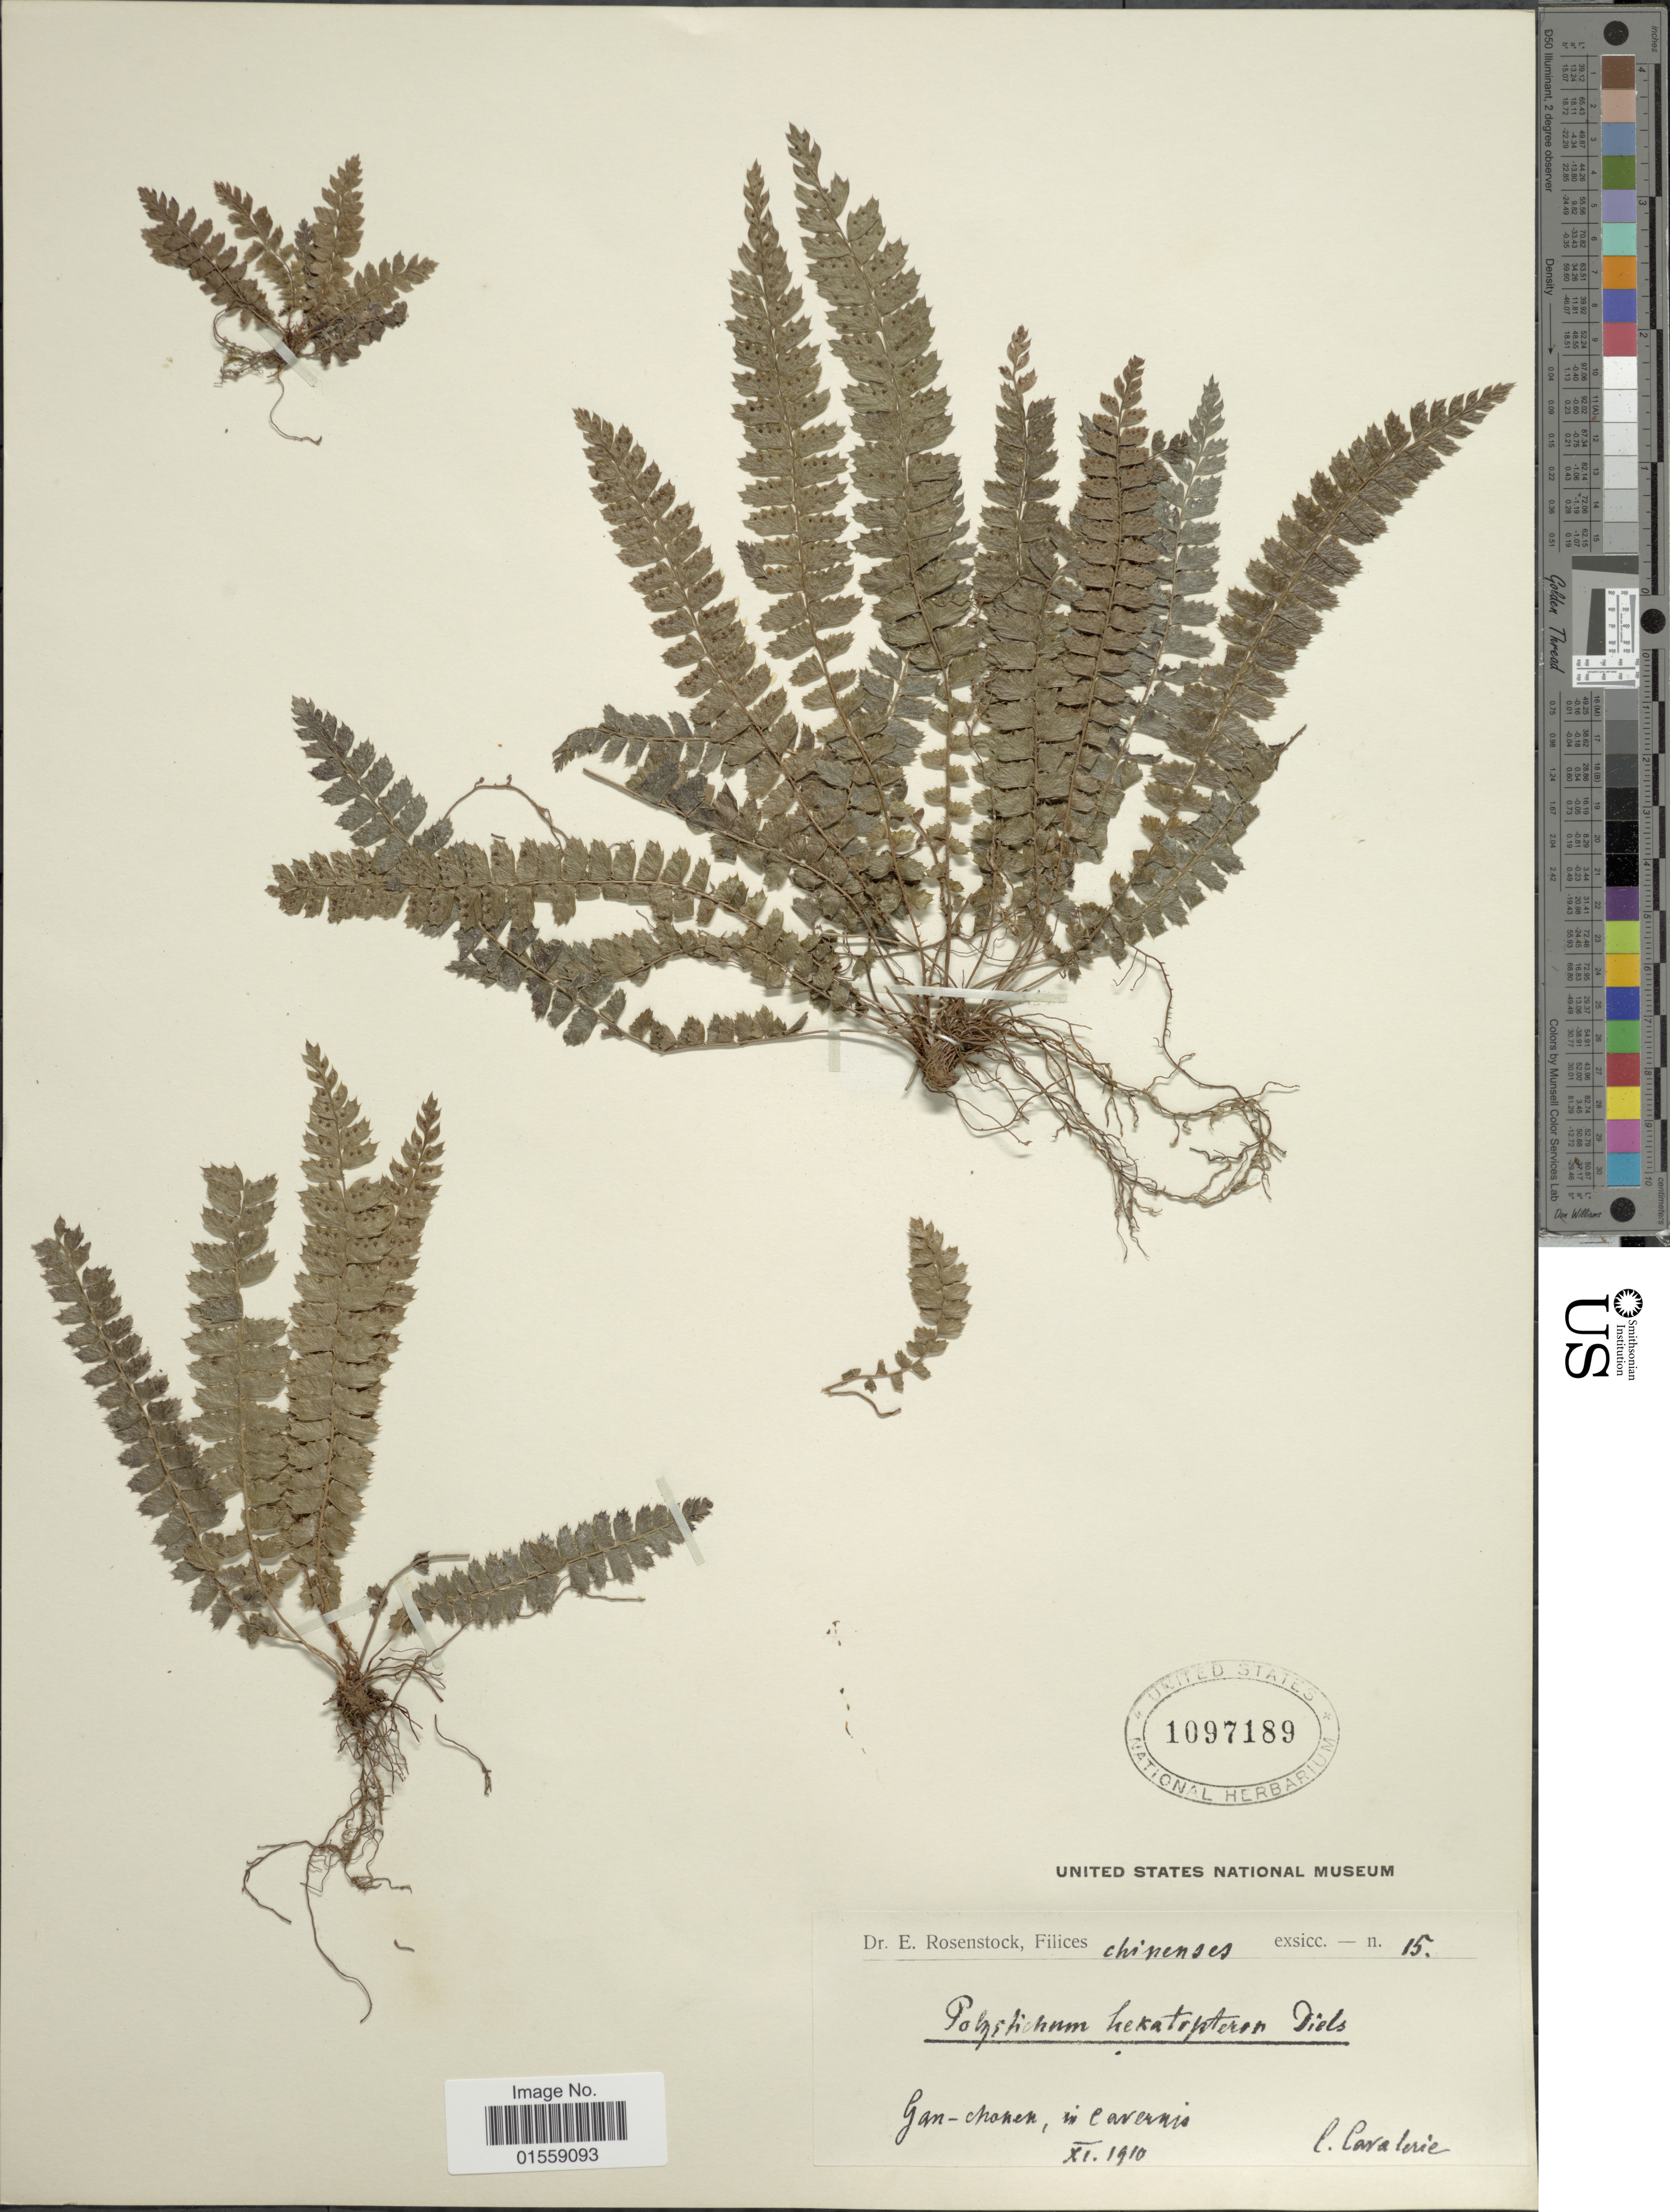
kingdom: Plantae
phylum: Tracheophyta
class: Polypodiopsida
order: Polypodiales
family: Dryopteridaceae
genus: Polystichum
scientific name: Polystichum hecatopterum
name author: Diels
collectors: -. Cavalerie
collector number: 15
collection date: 1910-11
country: China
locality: Chinenses. Gam-chonen, in carernis. [interpreted]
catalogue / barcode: US 1097189